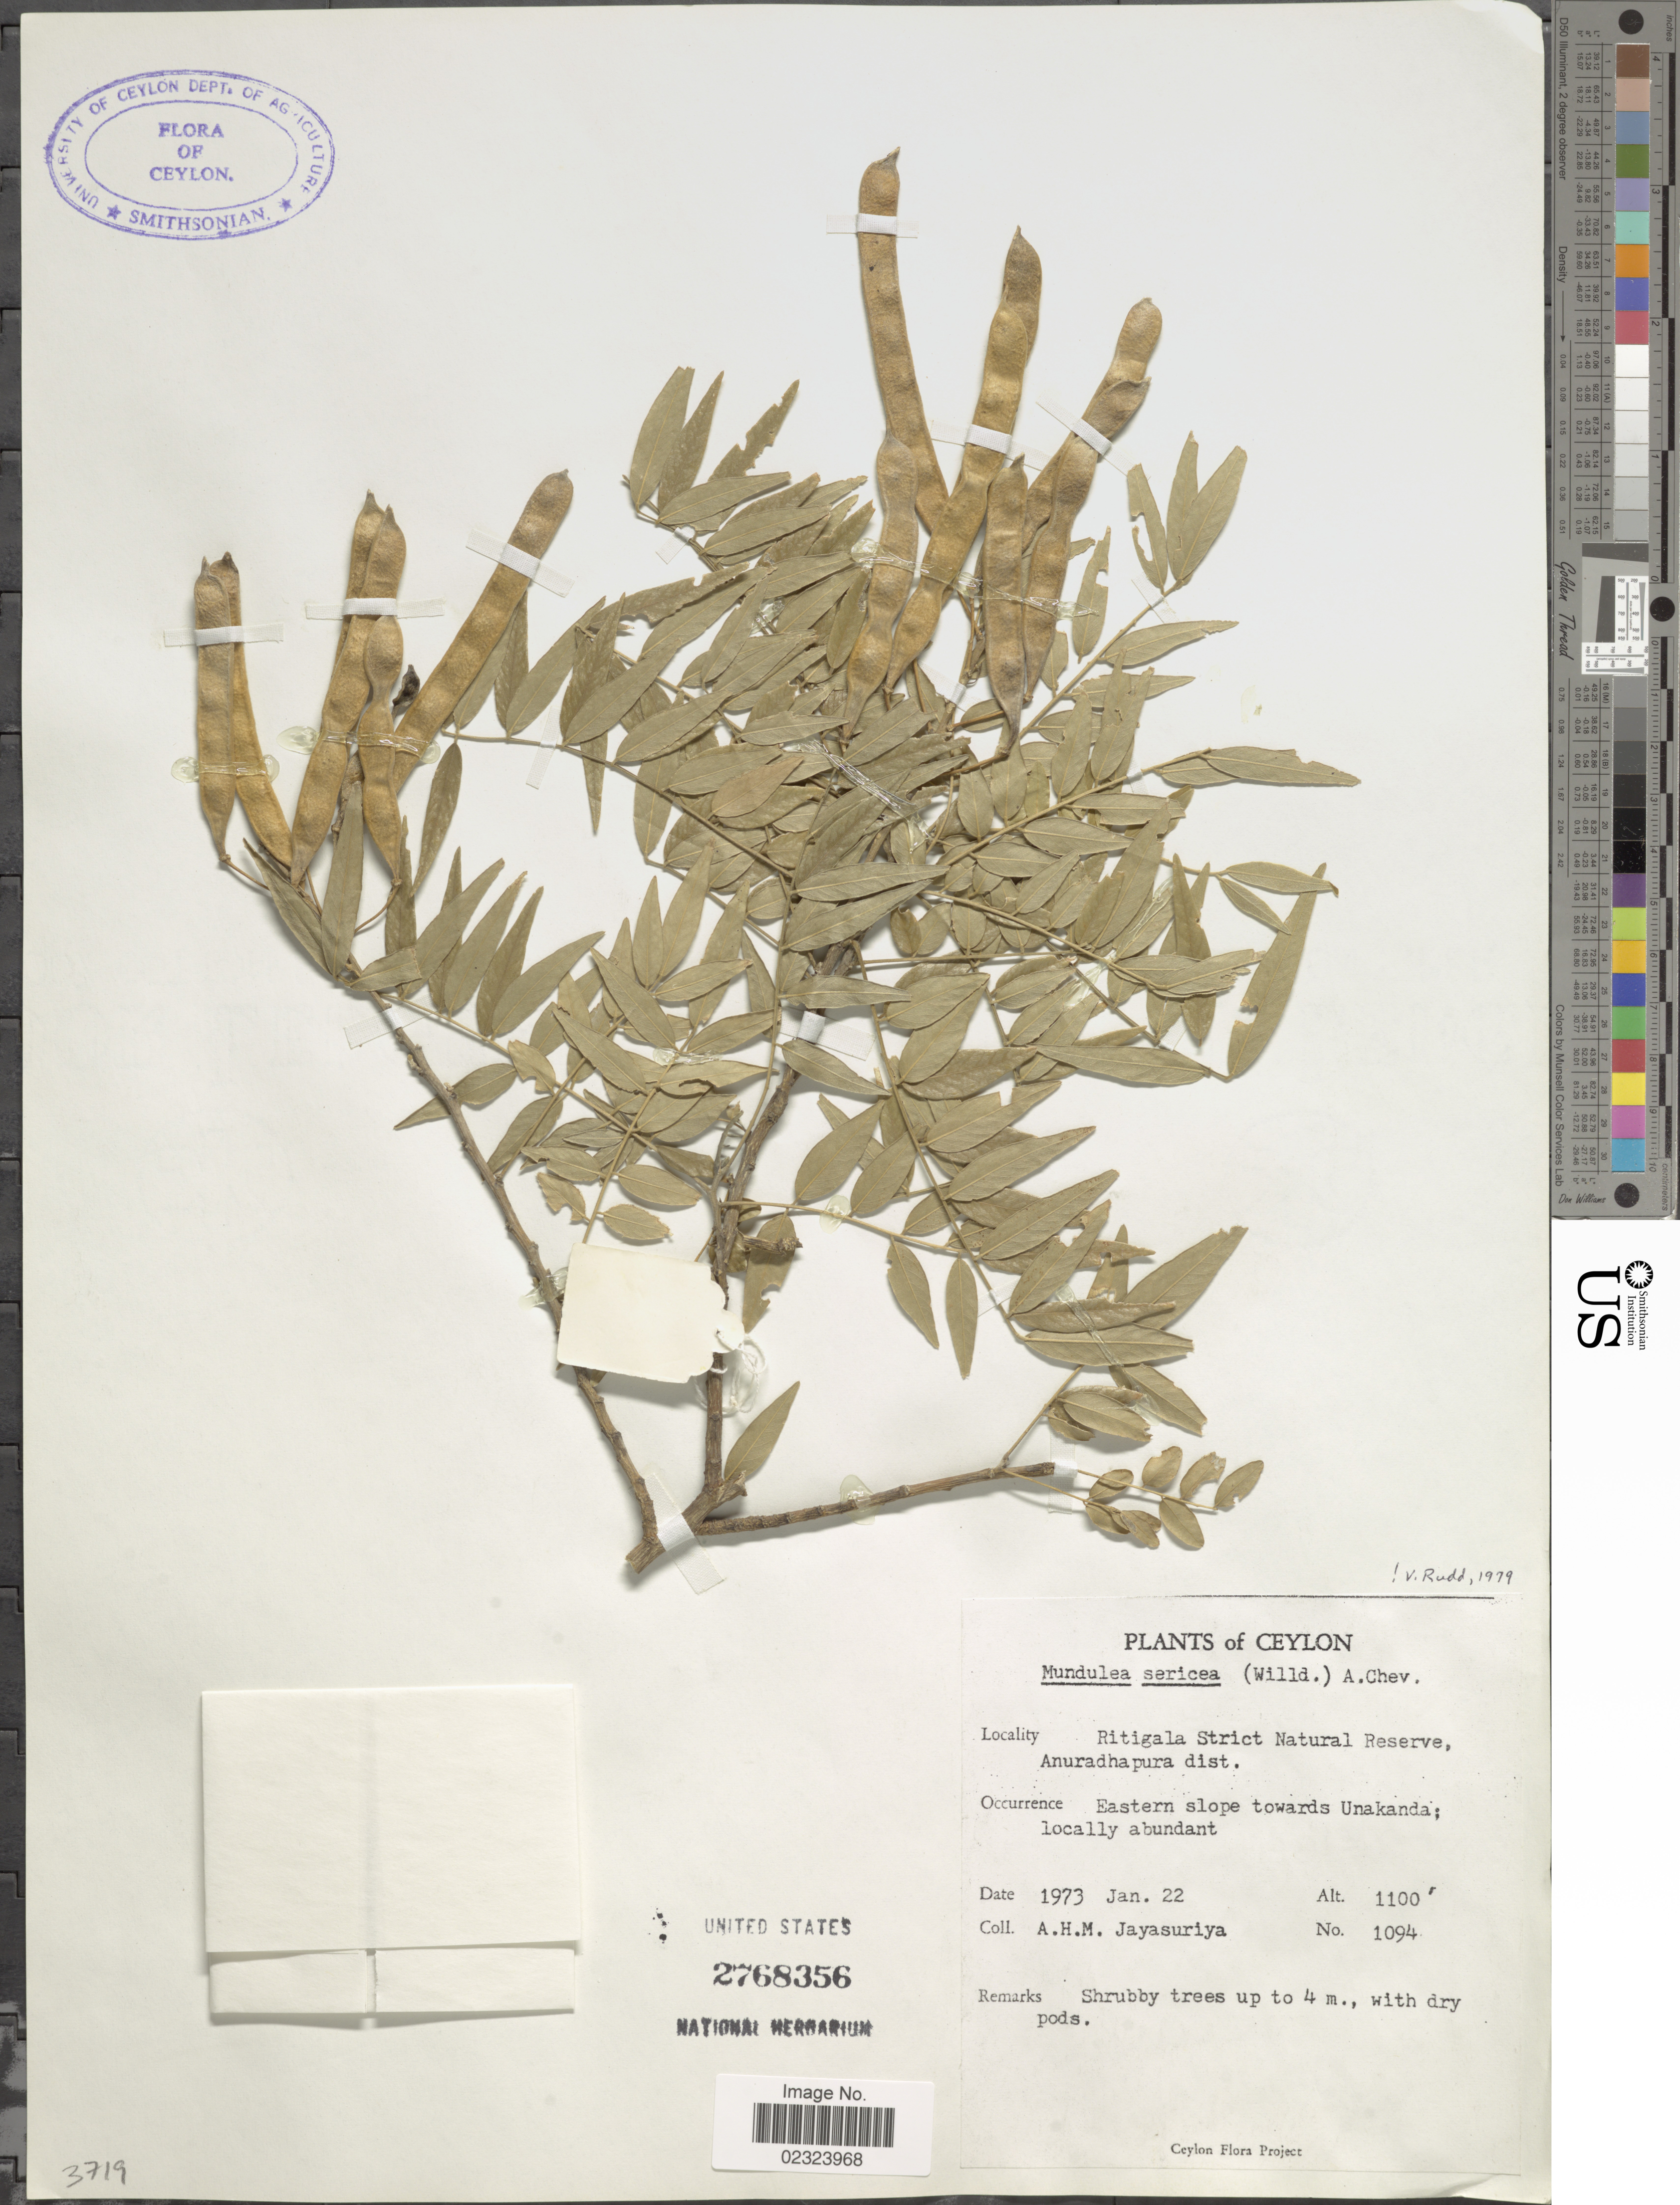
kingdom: Plantae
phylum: Tracheophyta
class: Magnoliopsida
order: Fabales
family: Fabaceae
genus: Mundulea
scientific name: Mundulea sericea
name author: (Willd.) A. Chev.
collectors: A. H. Jayasuriya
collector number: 1094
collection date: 1973-01-22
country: Sri Lanka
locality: Ceylon. Ritigala Strict Natural Reserve, Anuradhapura dist. Eastern slope towards Unakanda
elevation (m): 335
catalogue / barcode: US 2768356